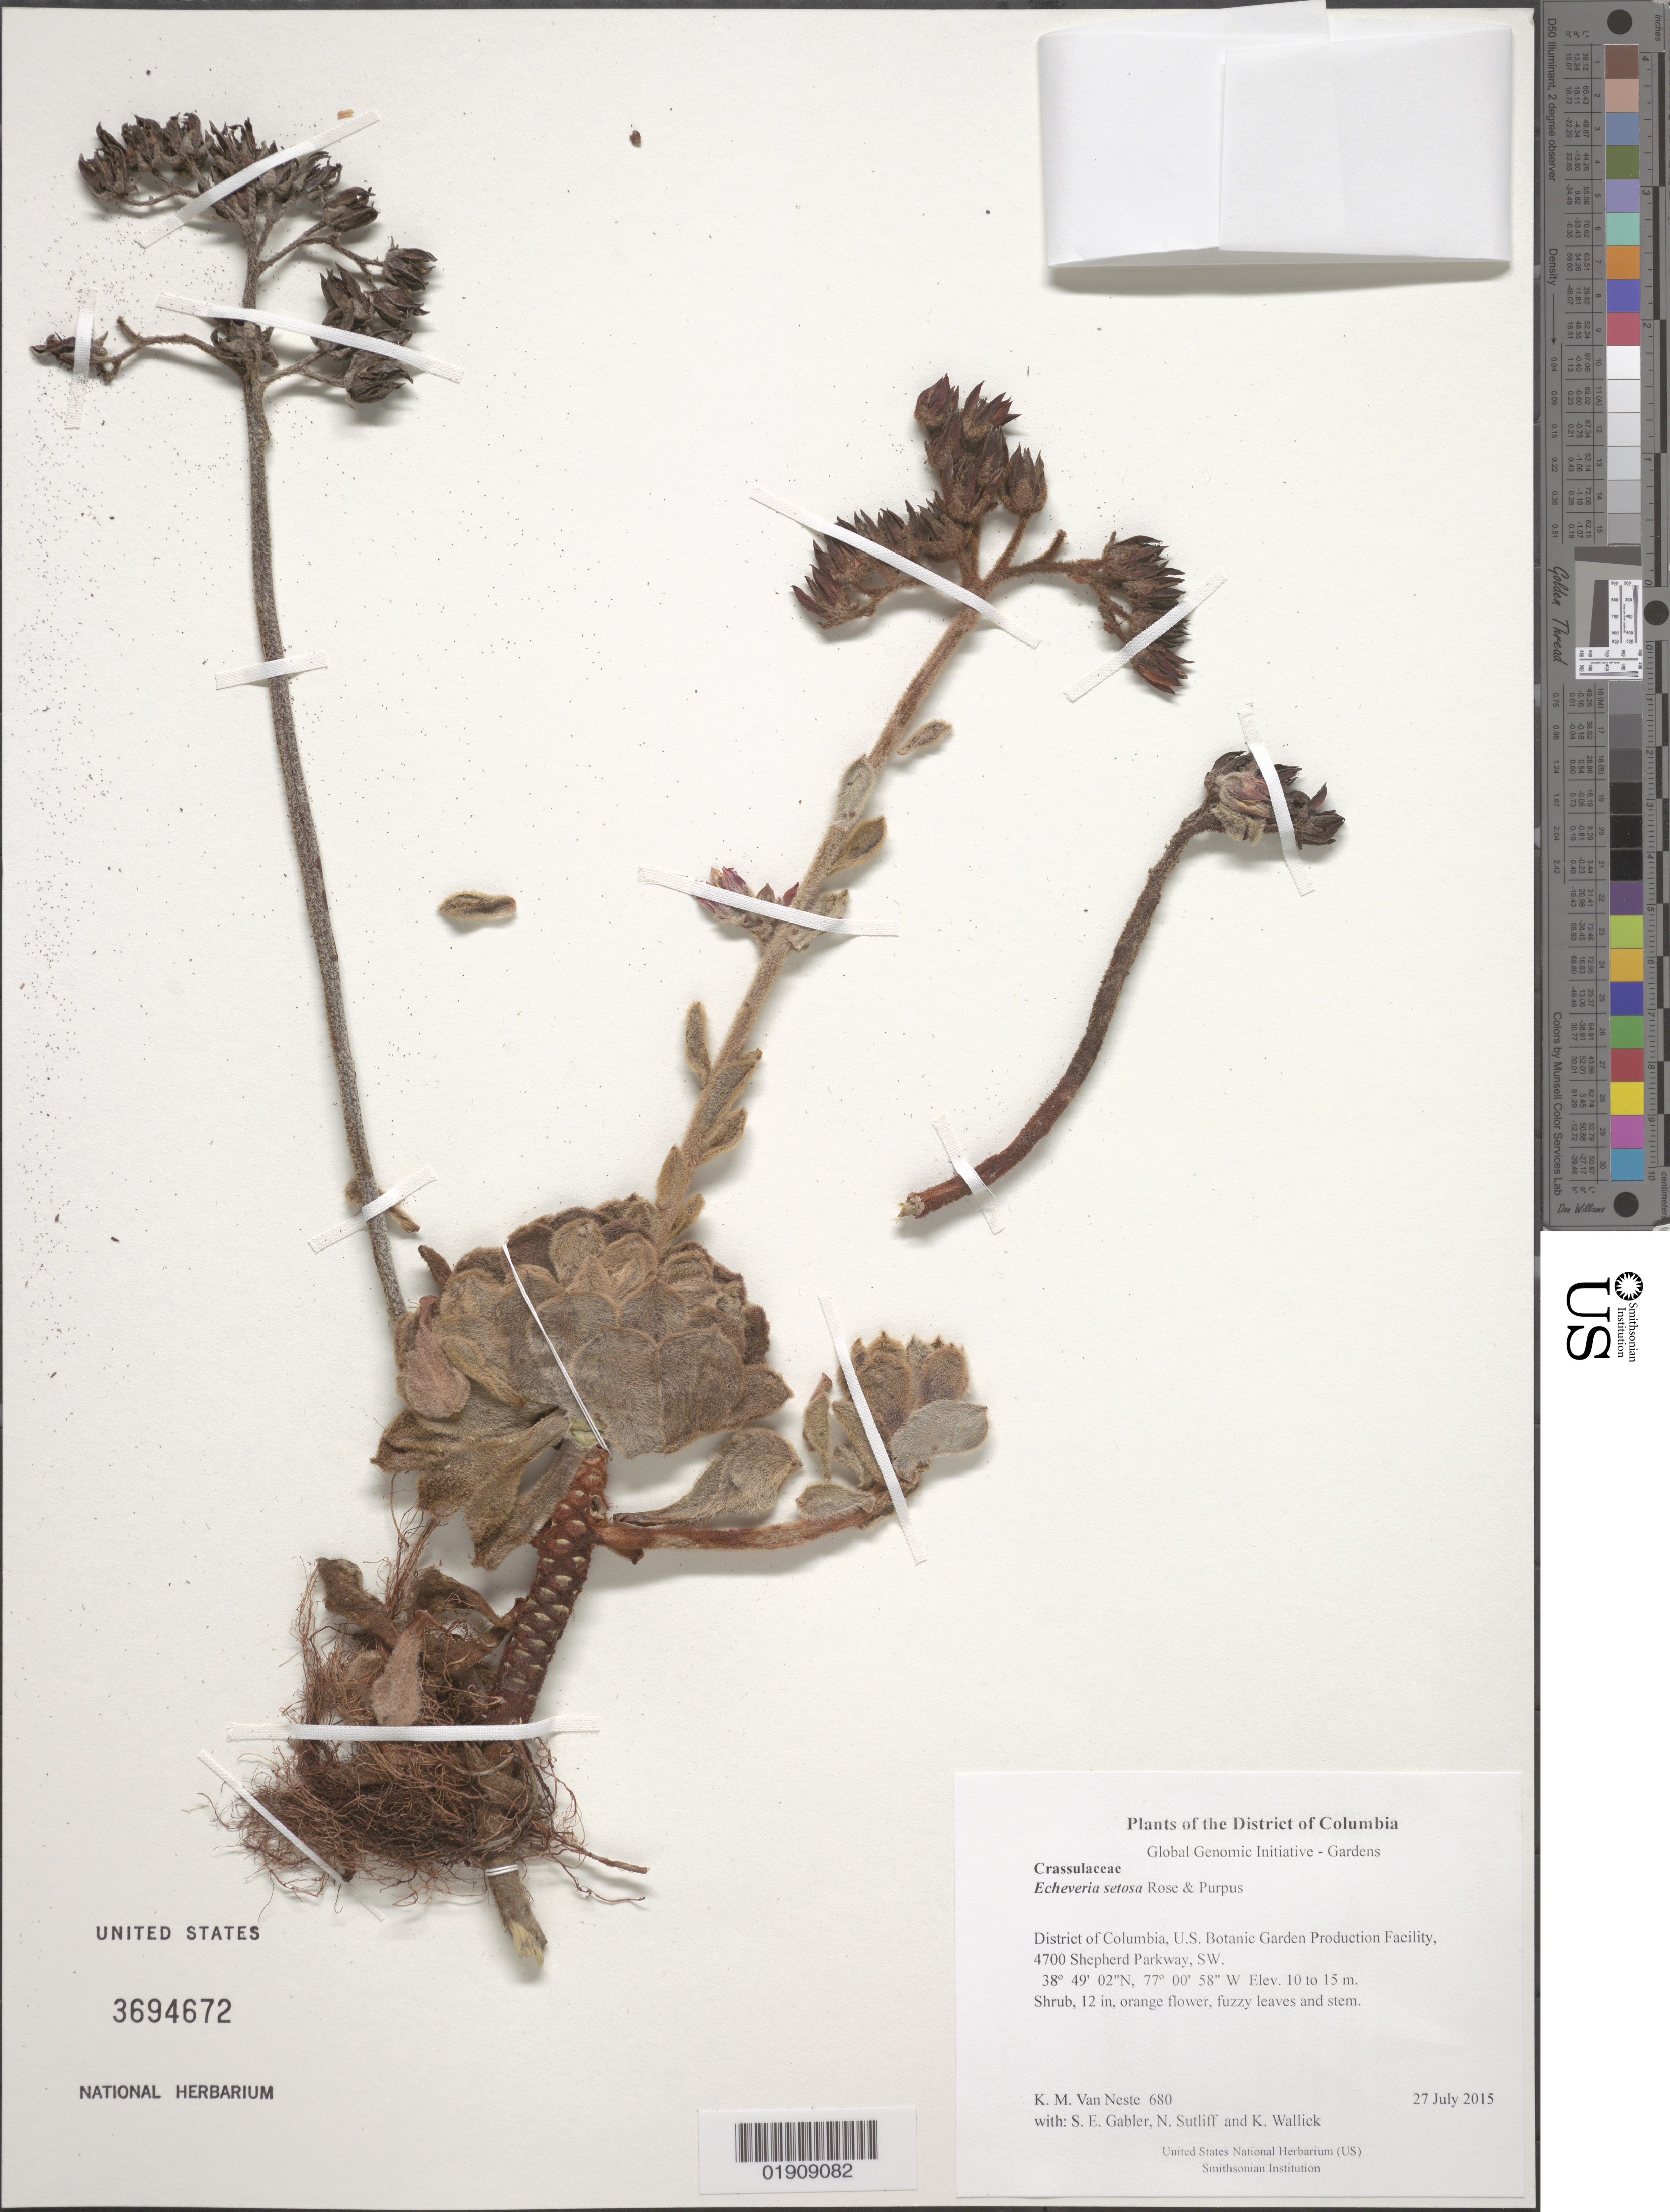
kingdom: Plantae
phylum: Tracheophyta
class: Magnoliopsida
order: Saxifragales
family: Crassulaceae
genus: Echeveria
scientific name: Echeveria setosa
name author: Rose & Purpus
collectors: K. M. Van Neste, S. E. Gabler, N. Sutliff & K. Wallick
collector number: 680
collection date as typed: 27 July 2015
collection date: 2015-07-27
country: United States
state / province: District of Columbia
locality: U.S. Botanic Garden Production Facility, 4700 Shepherd Parkway, SW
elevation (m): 10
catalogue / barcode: US 3694672